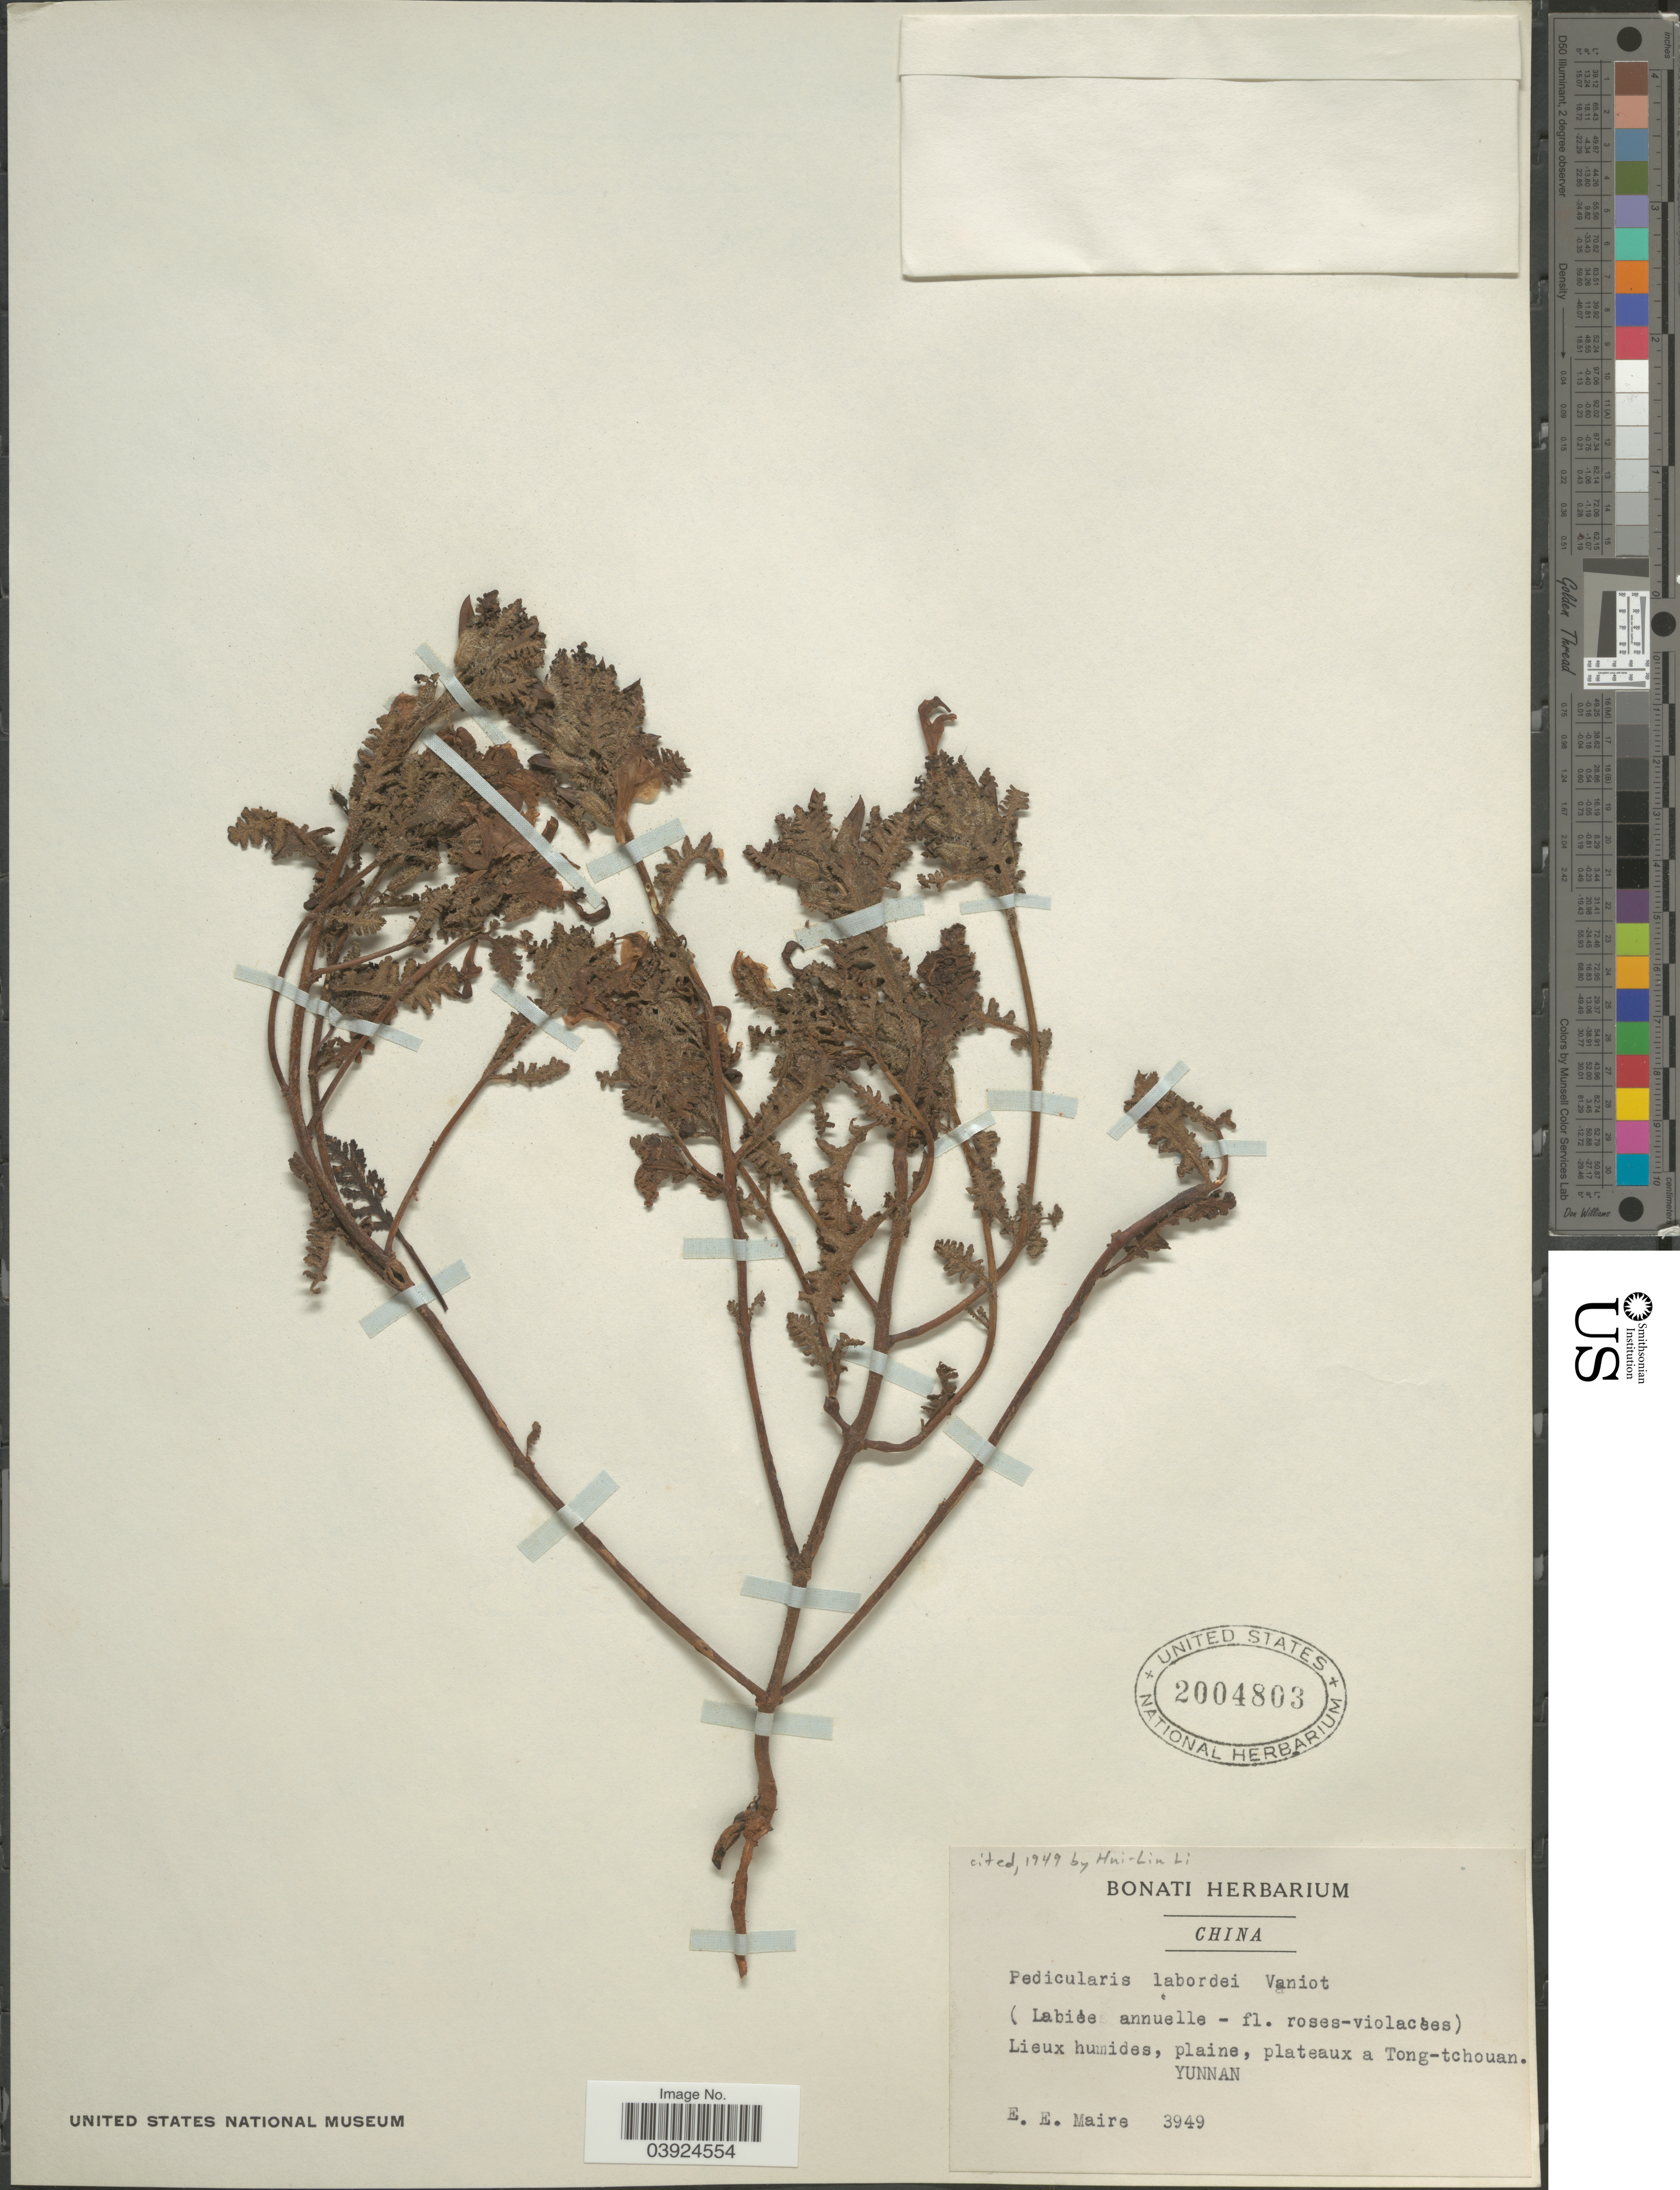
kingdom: Plantae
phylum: Tracheophyta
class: Magnoliopsida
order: Lamiales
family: Orobanchaceae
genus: Pedicularis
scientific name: Pedicularis labordei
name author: Vaniot ex Bonati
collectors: E. E. Maire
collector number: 3949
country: China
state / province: Yunnan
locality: Lieux humides, plaine, plateaux a Tong-tchouan.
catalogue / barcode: US 2004803